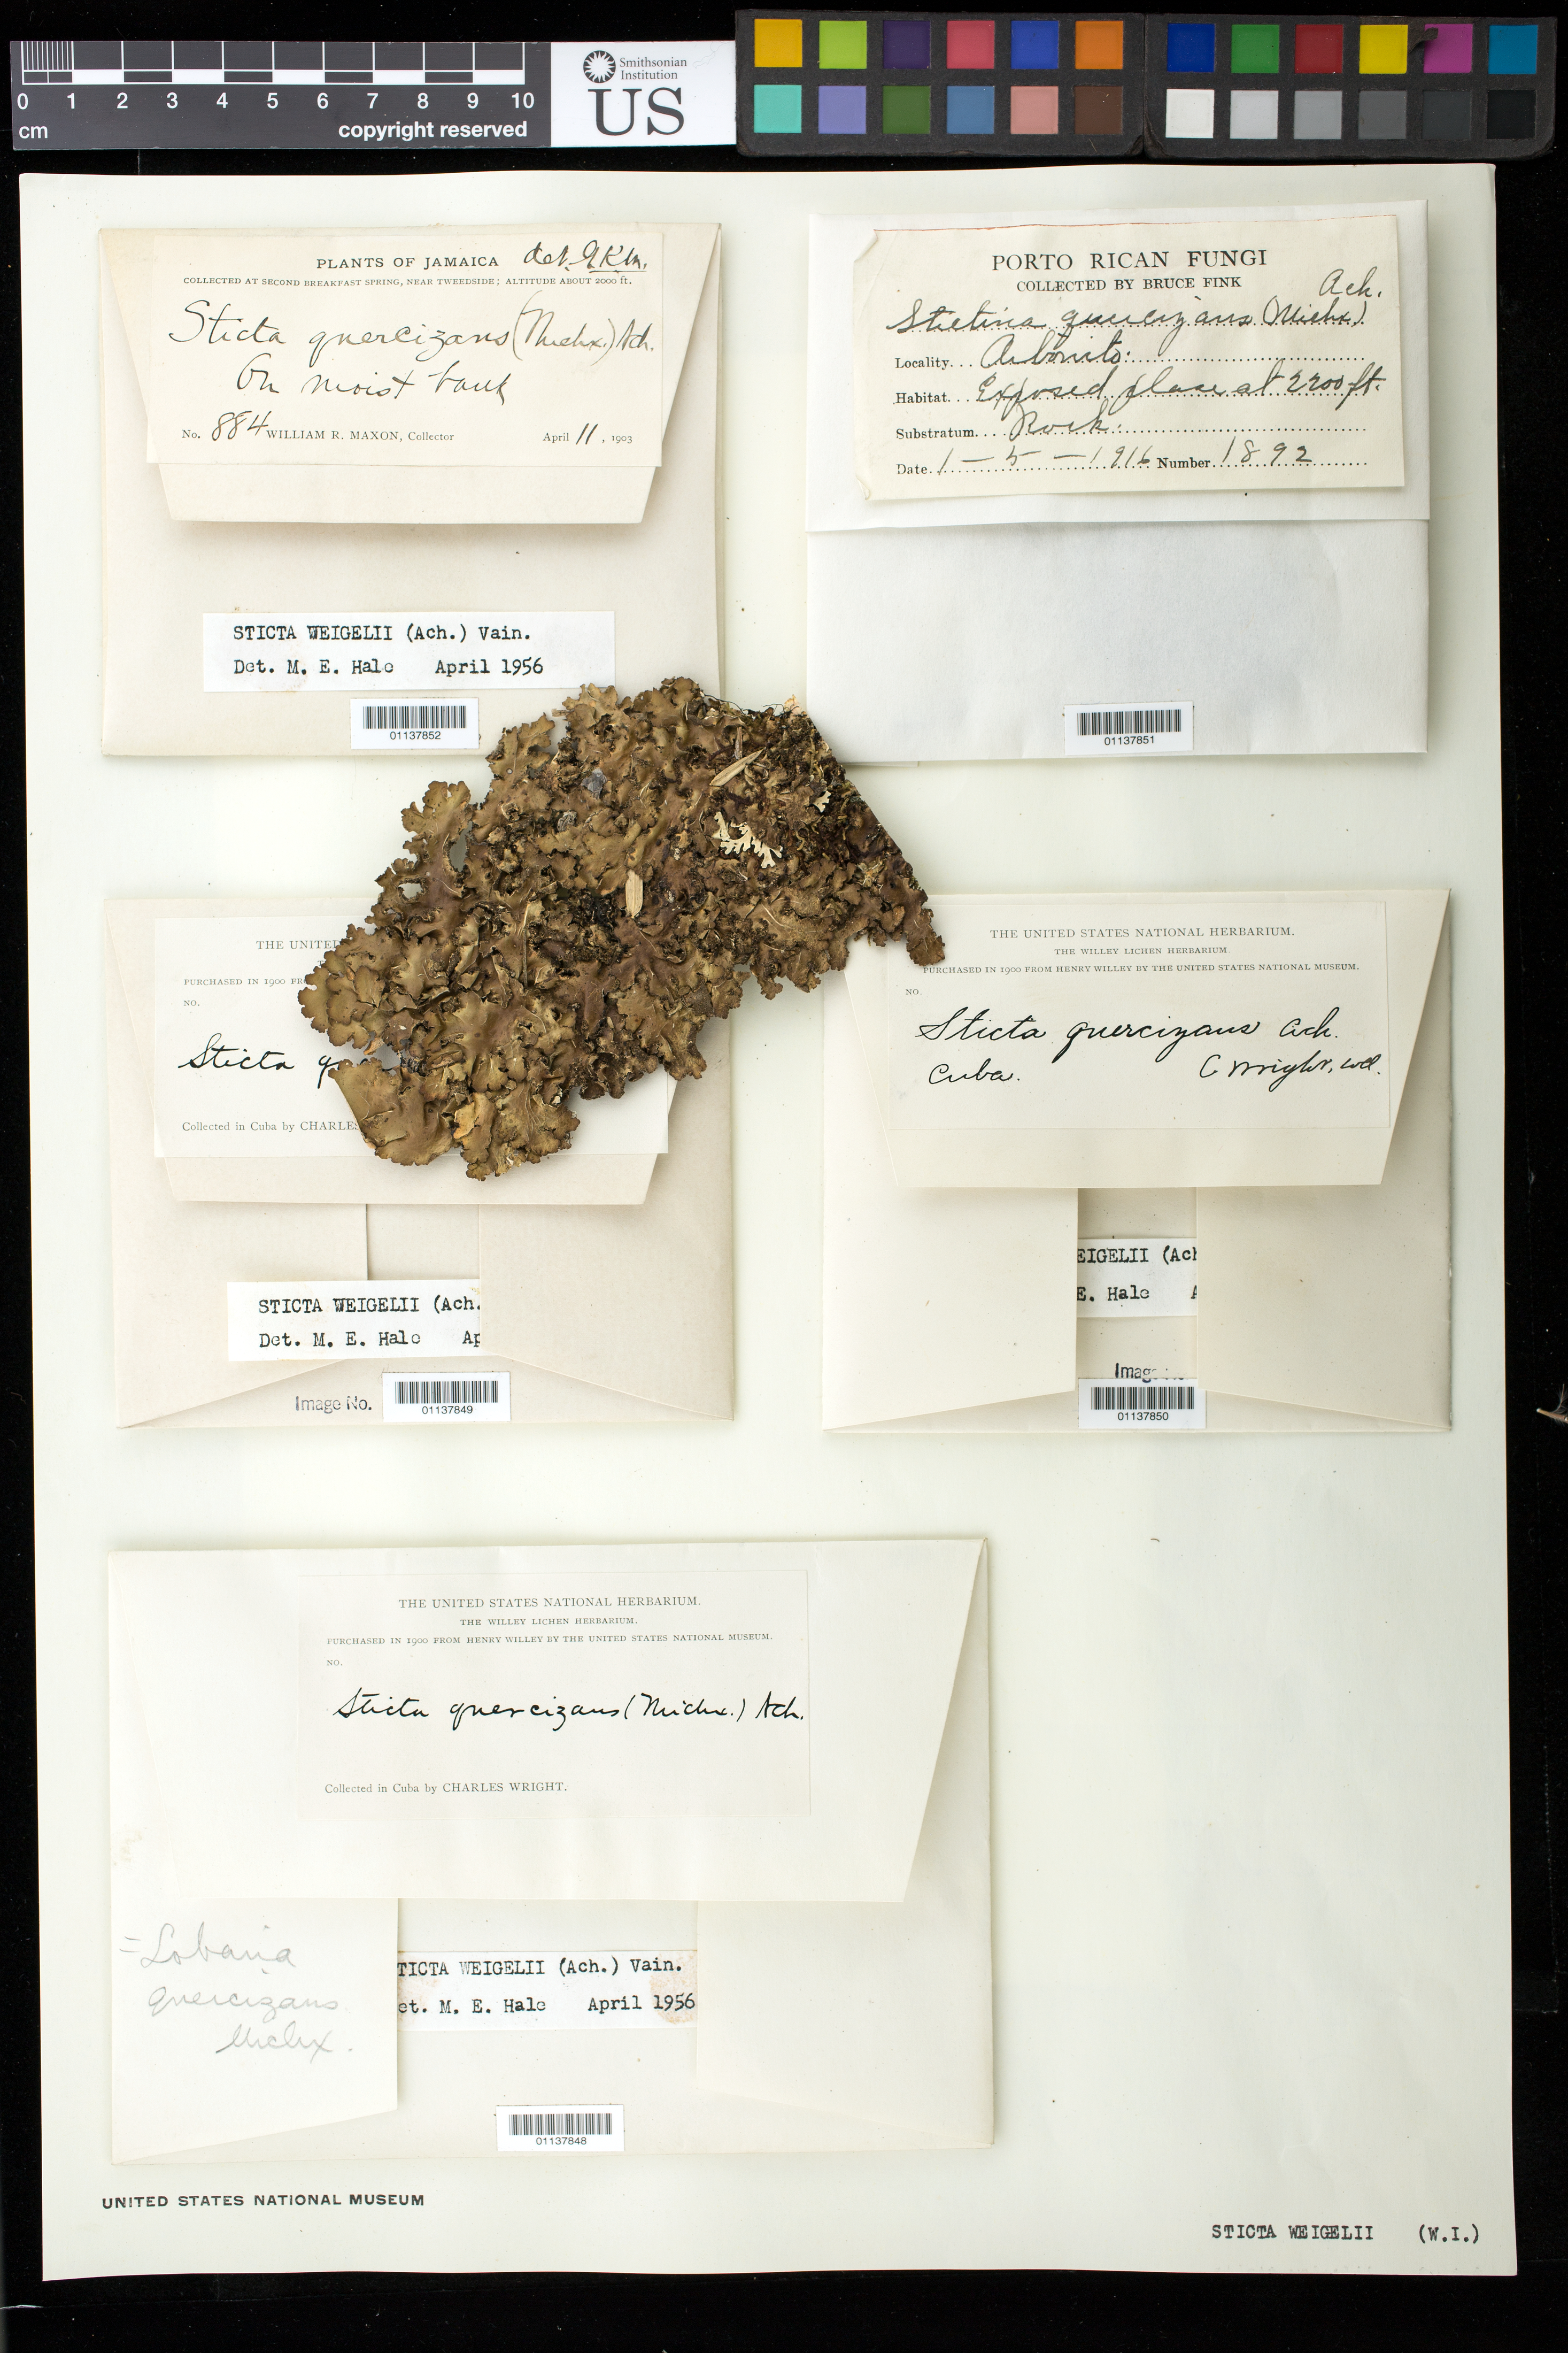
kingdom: Fungi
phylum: Ascomycota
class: Lecanoromycetes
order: Peltigerales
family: Lobariaceae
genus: Sticta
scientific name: Sticta weigelii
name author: (Ach.) Vain.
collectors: W. R. Maxon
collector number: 884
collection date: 1903-04-11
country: Jamaica